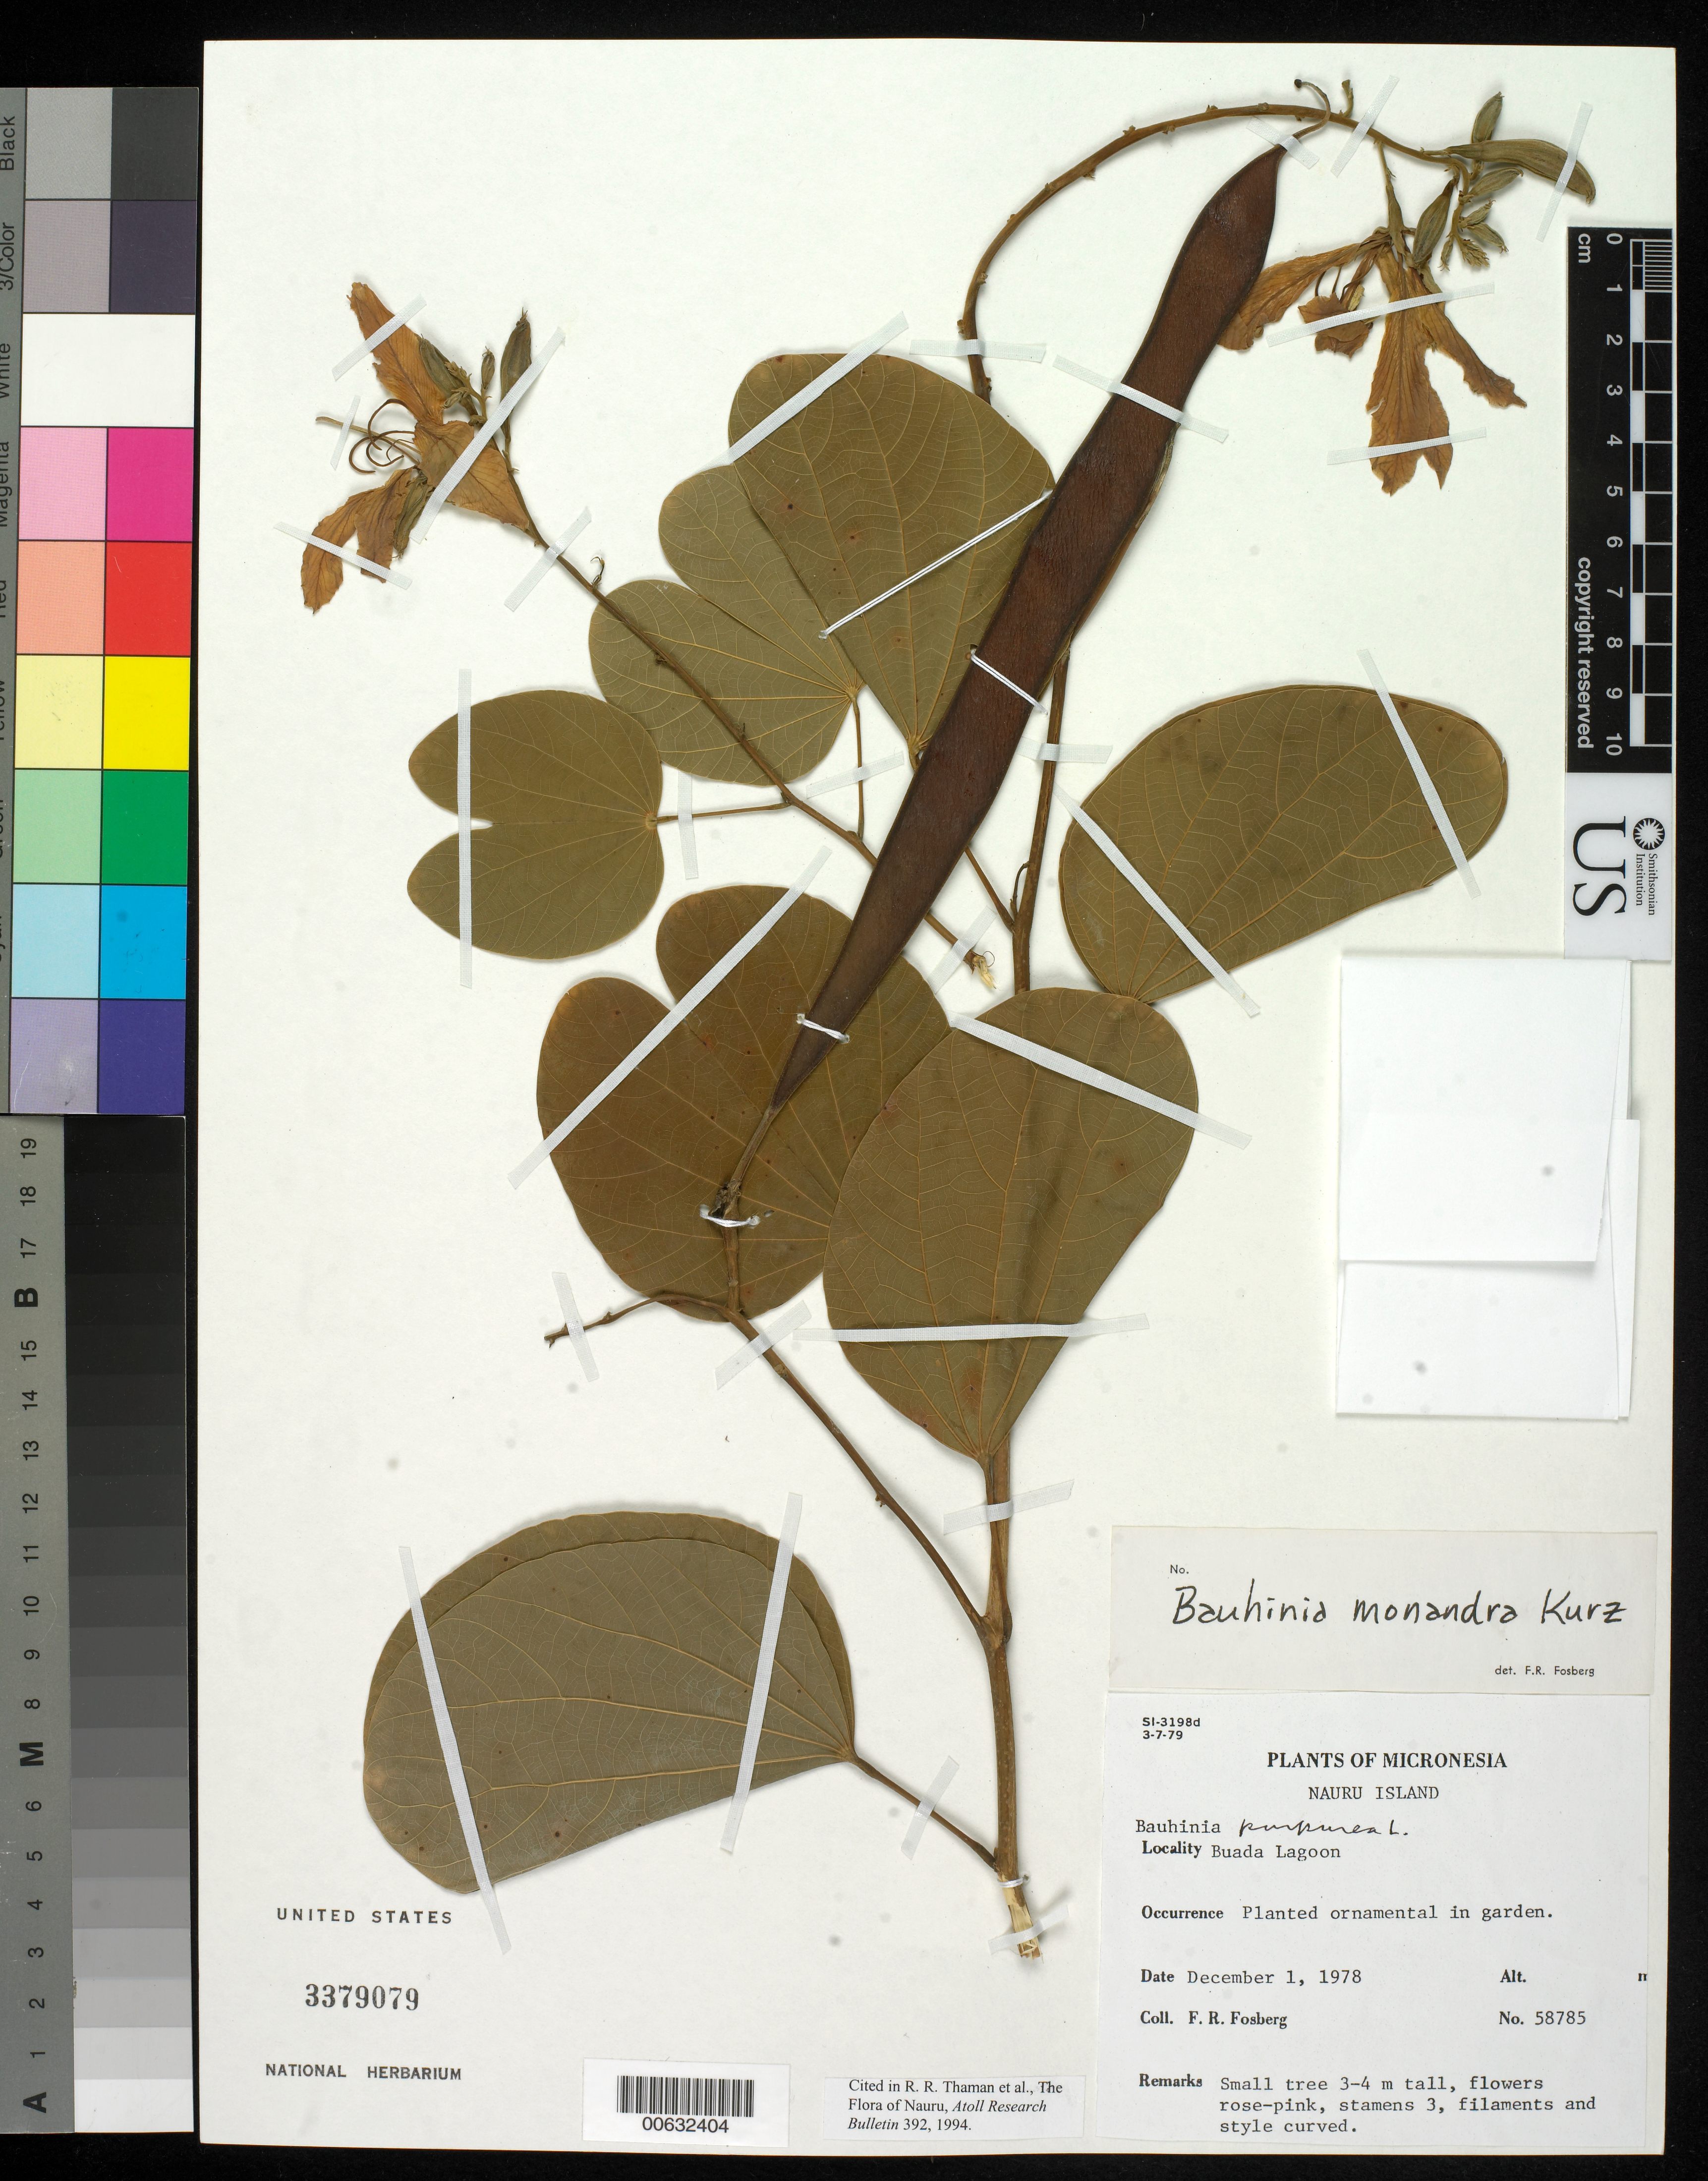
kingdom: Plantae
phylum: Tracheophyta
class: Magnoliopsida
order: Fabales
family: Fabaceae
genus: Bauhinia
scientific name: Bauhinia monandra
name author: Kurz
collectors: F. R. Fosberg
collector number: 58785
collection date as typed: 01 Dec 1978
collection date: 1978-12-01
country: Nauru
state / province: Buada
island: Nauru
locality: Buada Lagoon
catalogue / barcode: US 3379079